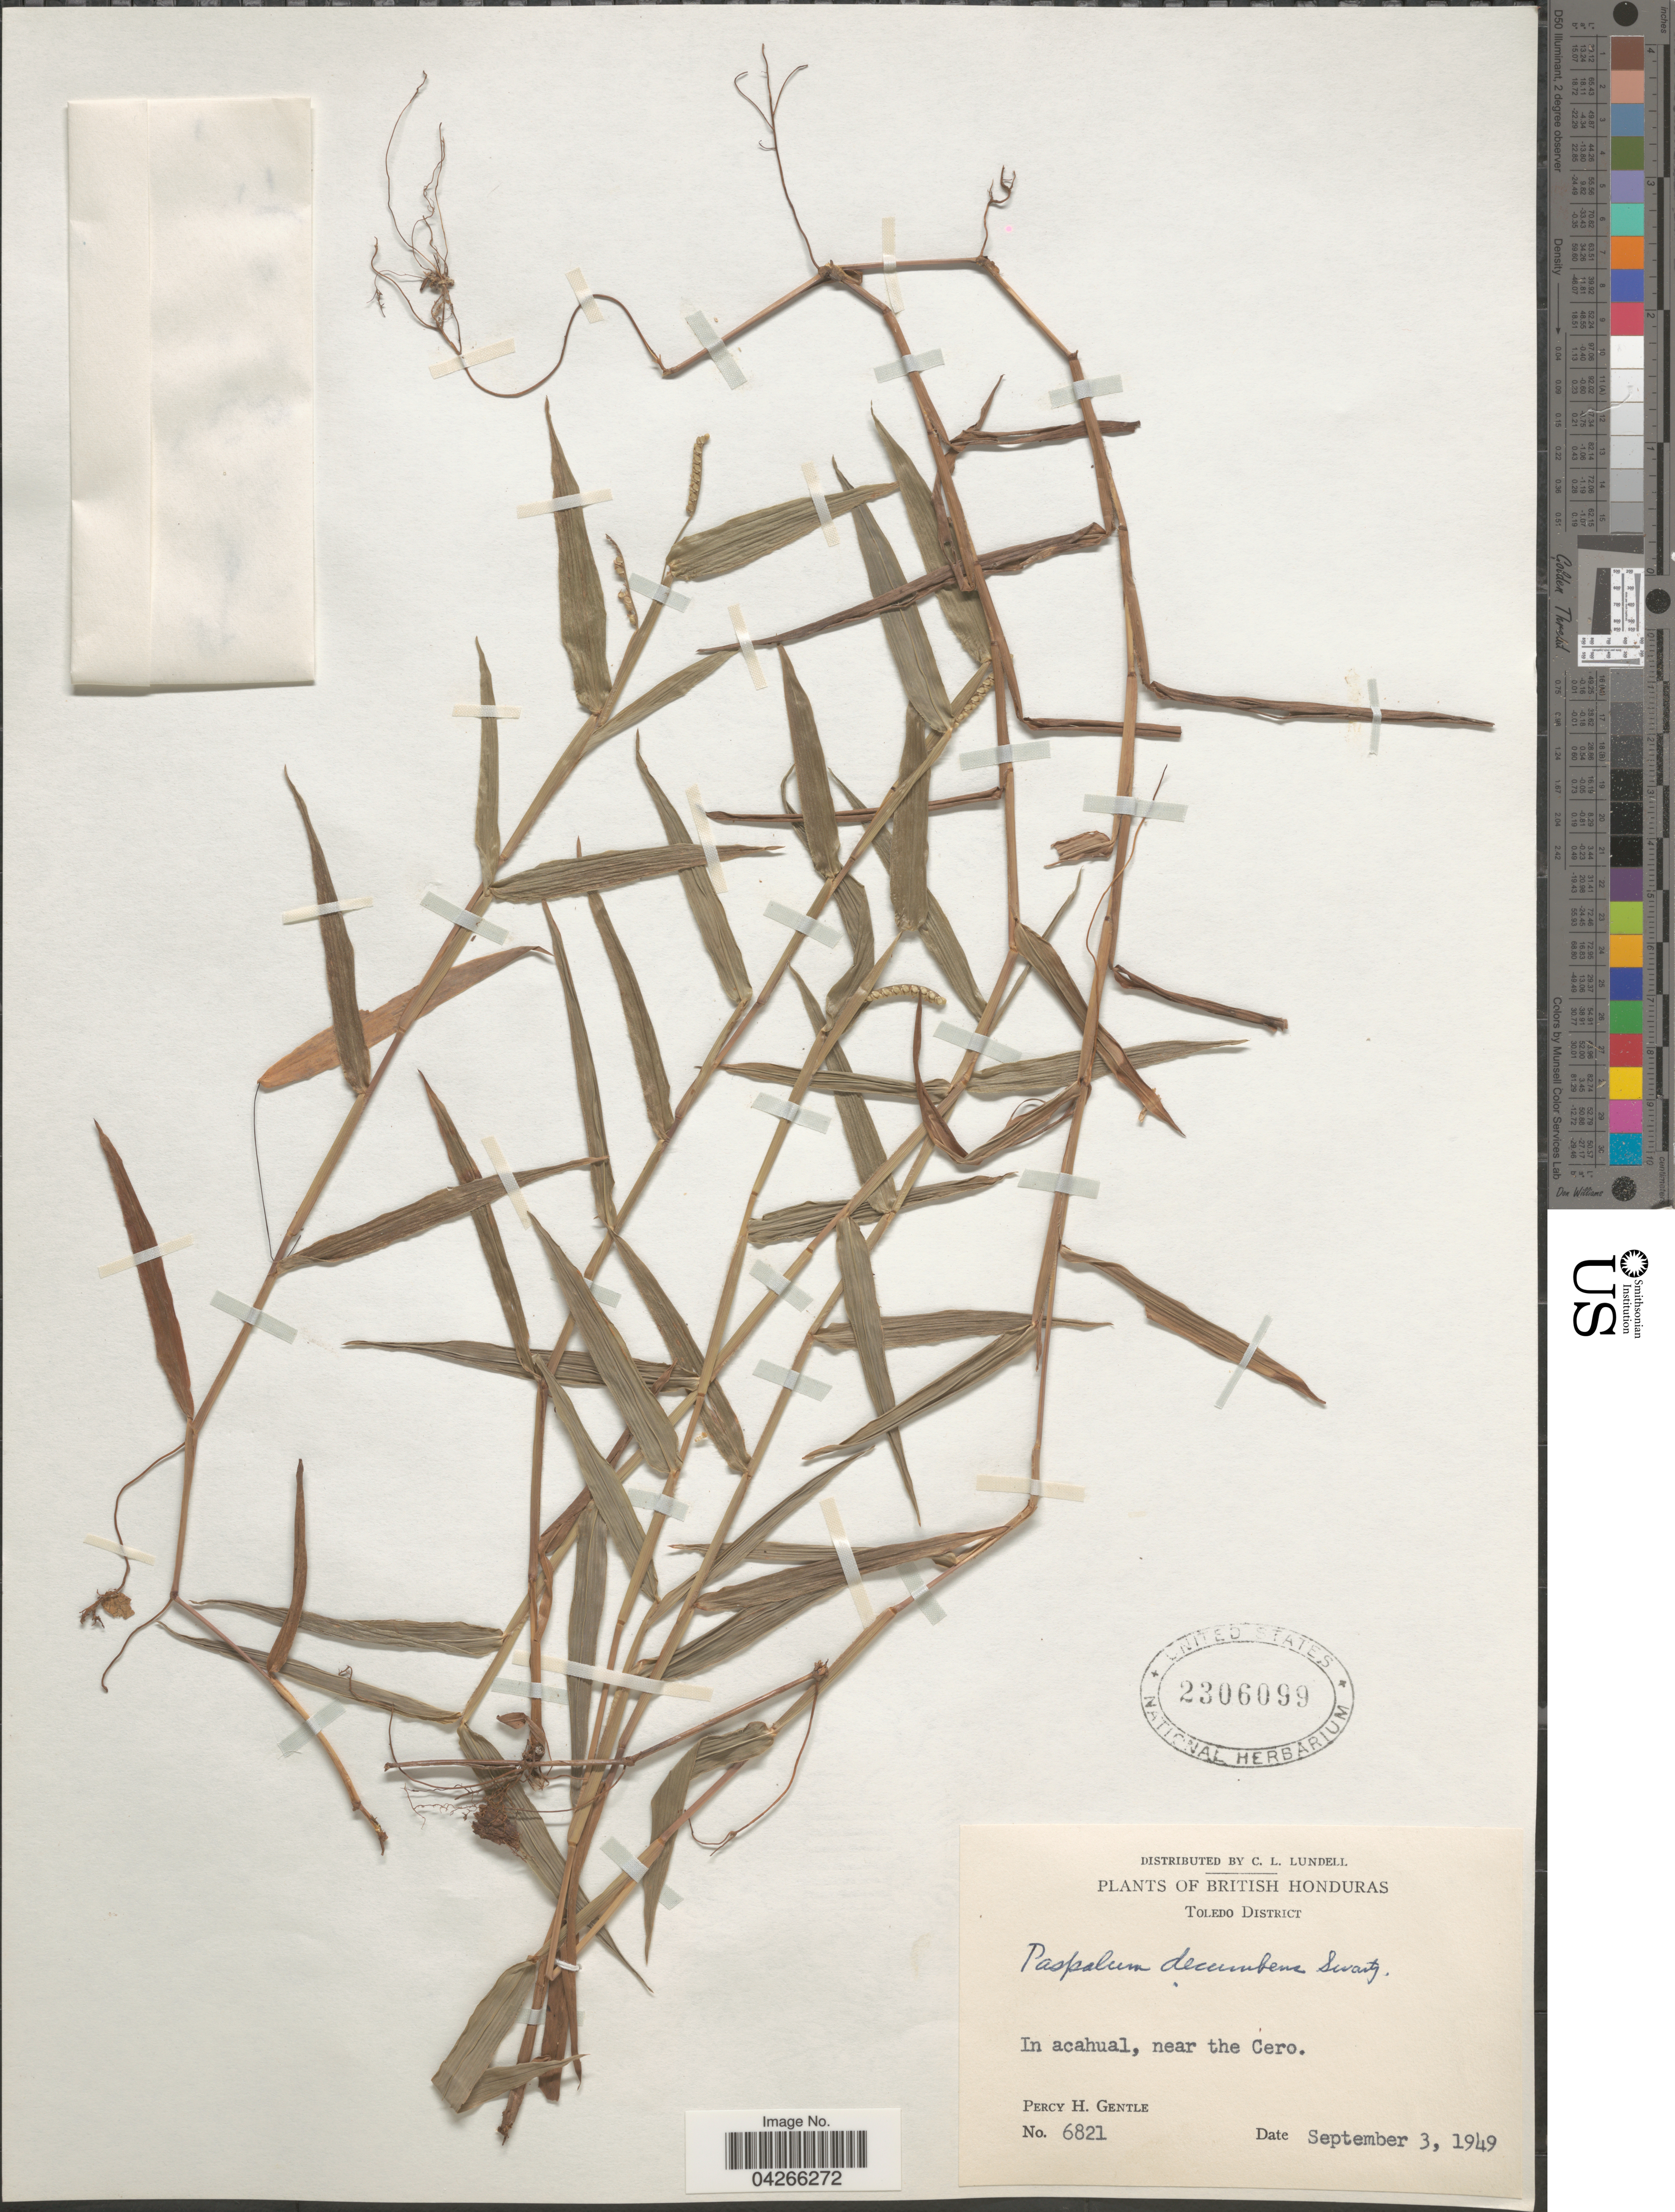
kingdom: Plantae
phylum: Tracheophyta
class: Liliopsida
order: Poales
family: Poaceae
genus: Paspalum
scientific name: Paspalum decumbens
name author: Sw.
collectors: P. H. Gentle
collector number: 6821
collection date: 1949-09-03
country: Belize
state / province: Toledo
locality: British Honduras. Toledo District. In acahual, near the Cero.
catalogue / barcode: US 2306099